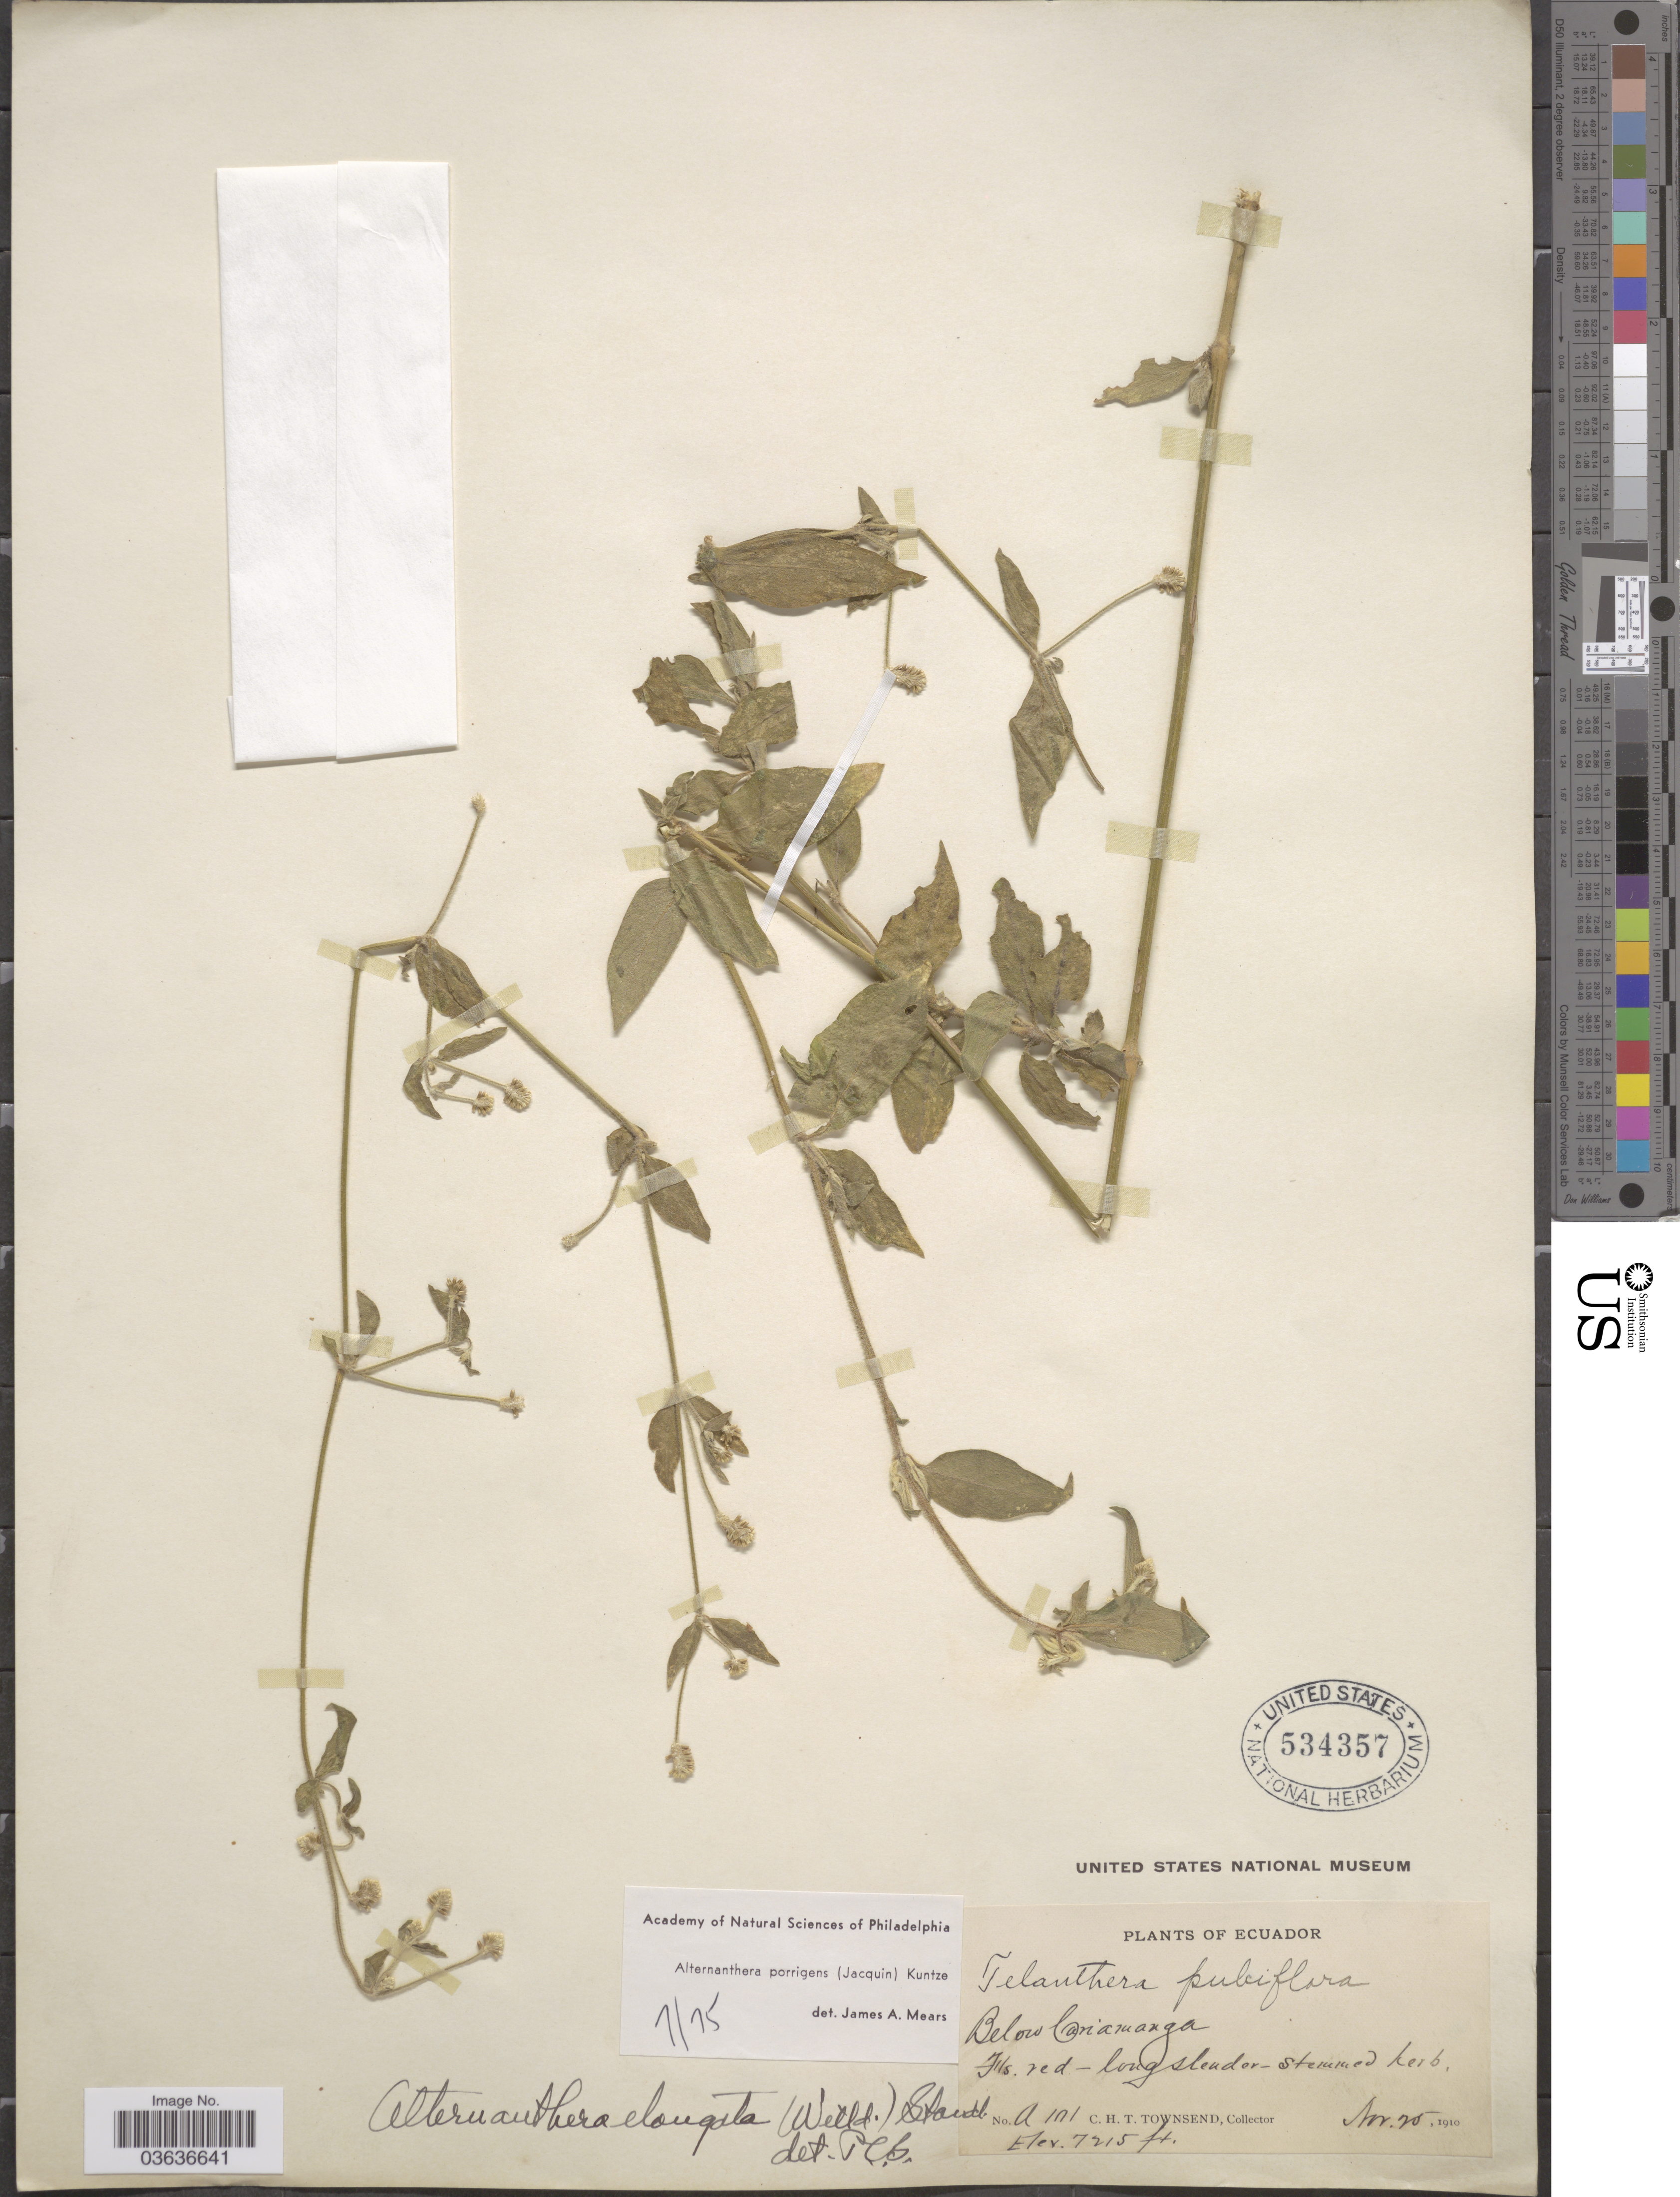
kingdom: Plantae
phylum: Tracheophyta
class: Magnoliopsida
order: Caryophyllales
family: Amaranthaceae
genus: Alternanthera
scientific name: Alternanthera porrigens var. porrigens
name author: (Jacq.) Kuntze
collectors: C. H. T. Townsend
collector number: A101*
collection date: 1910-11-25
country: Ecuador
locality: Below Cariamanga.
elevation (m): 2199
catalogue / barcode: US 534357